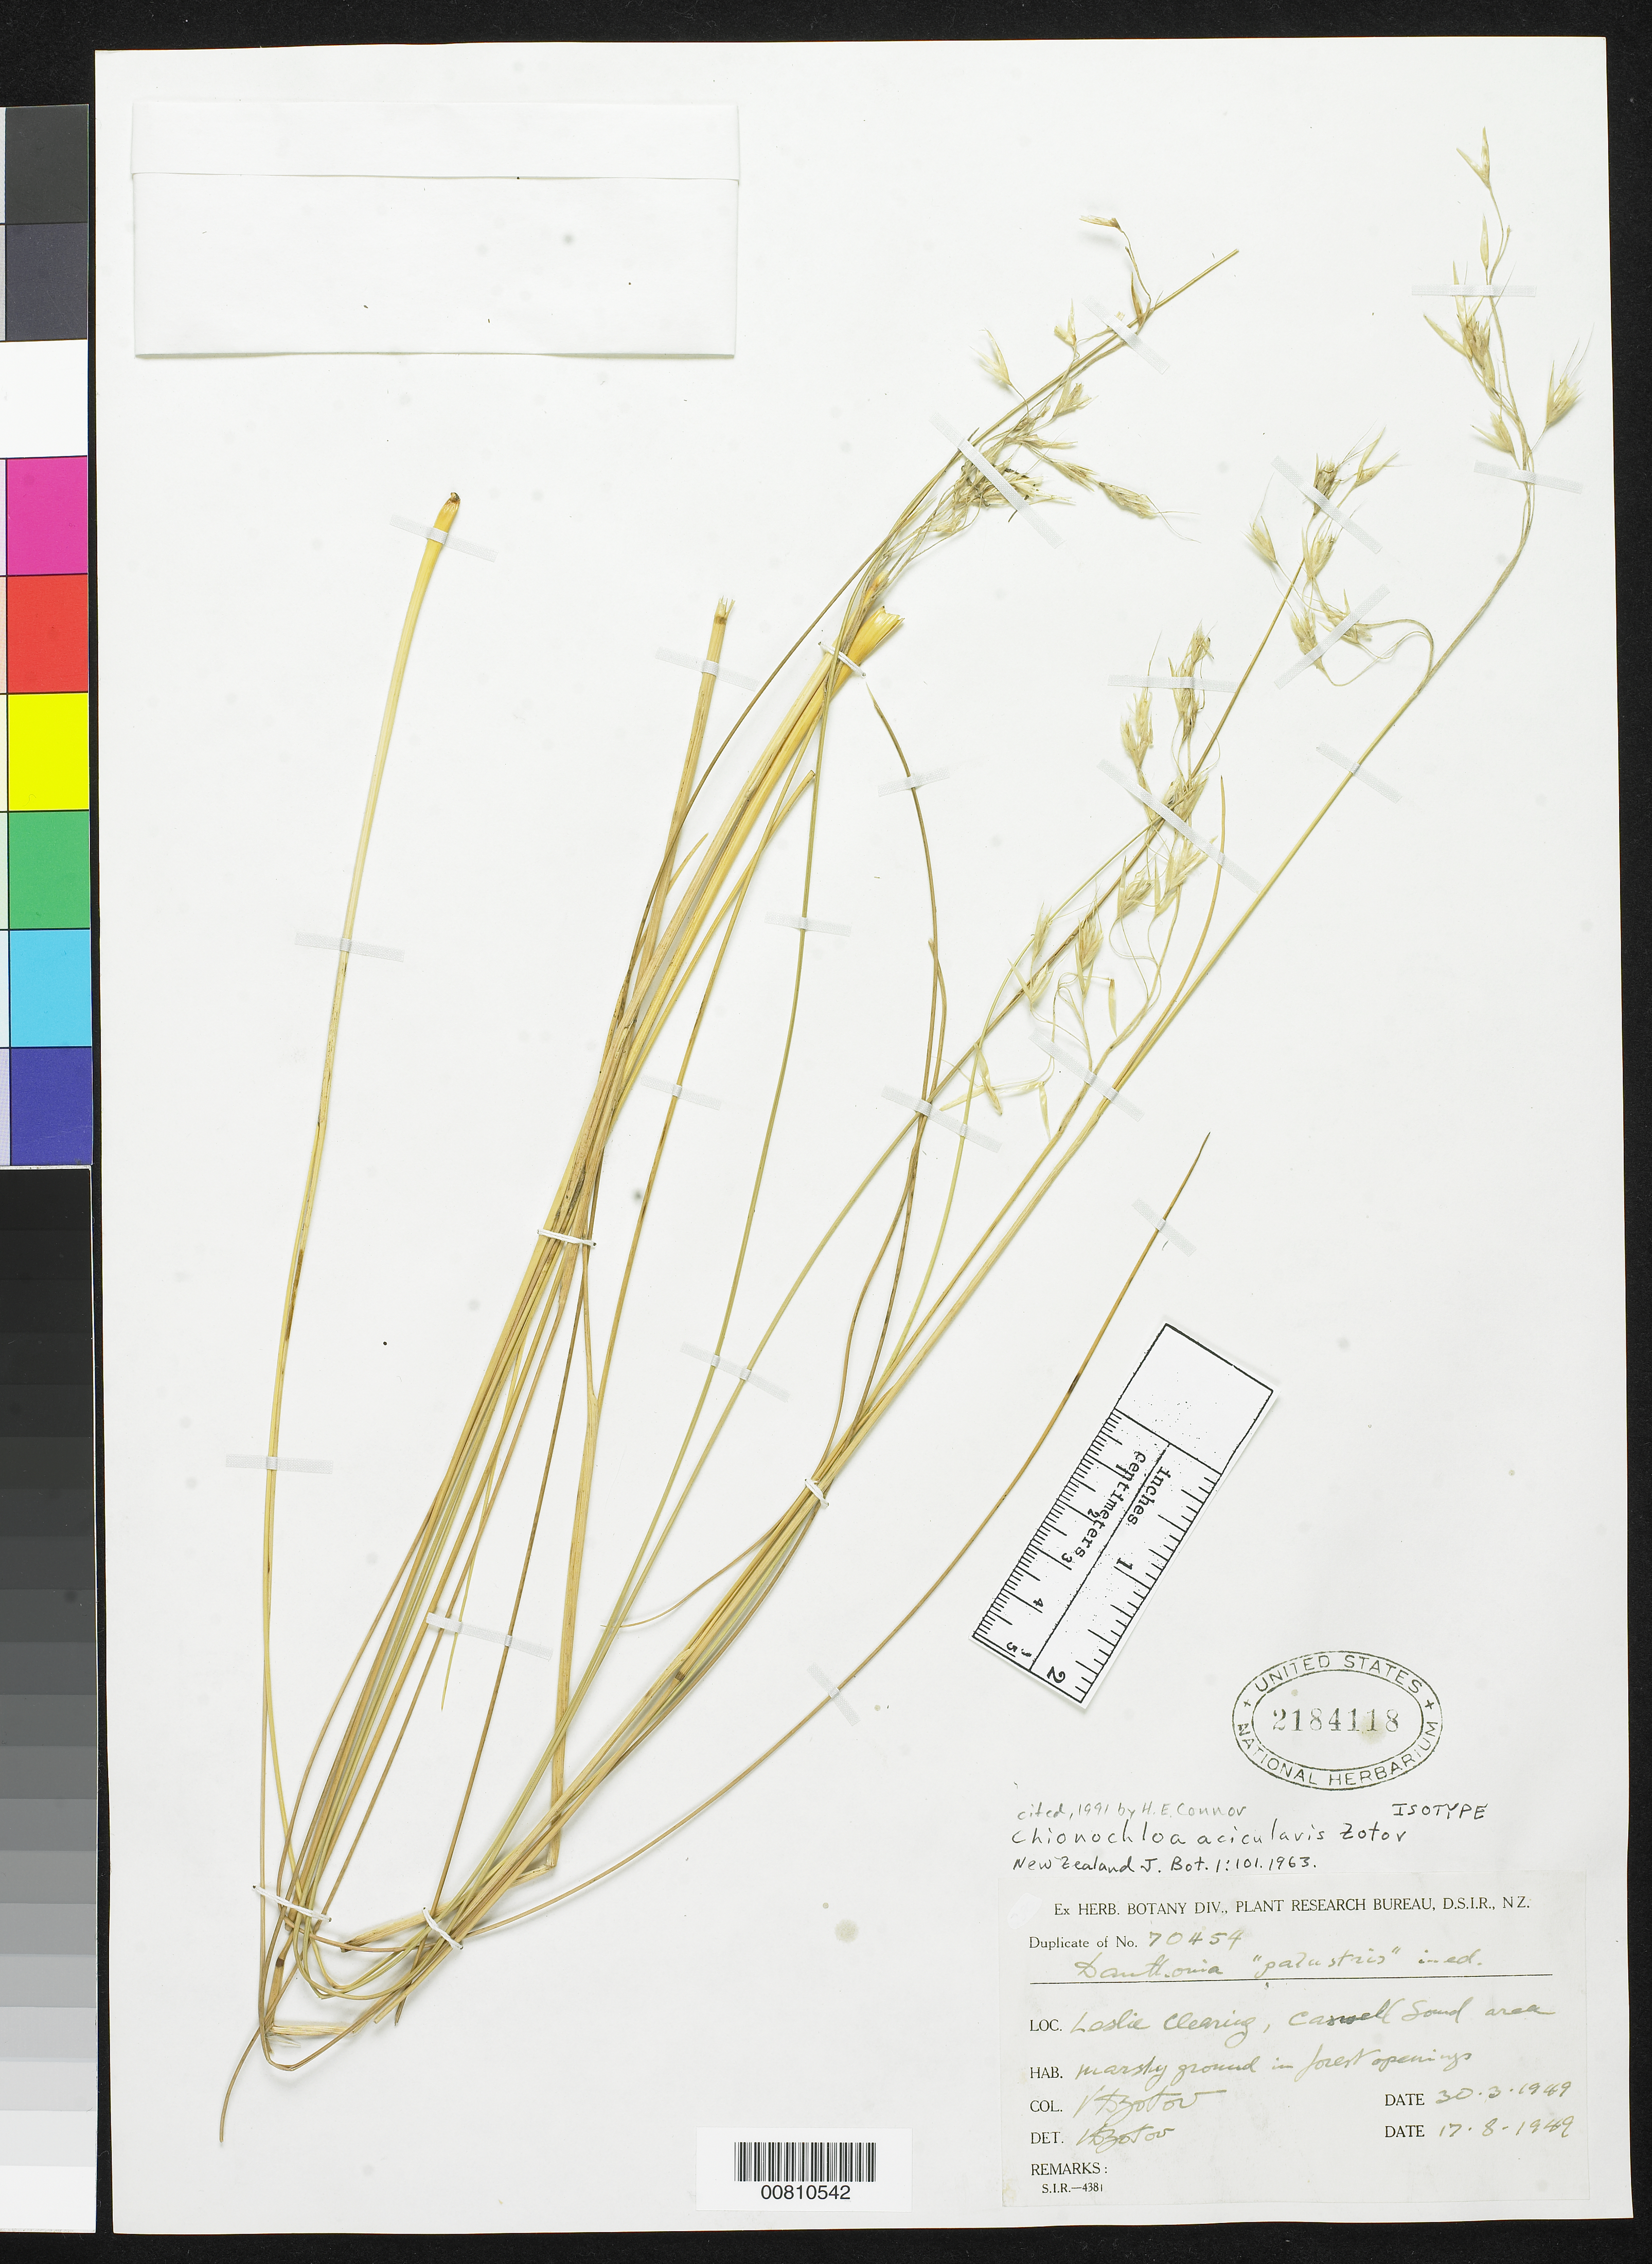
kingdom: Plantae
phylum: Tracheophyta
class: Liliopsida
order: Poales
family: Poaceae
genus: Chionochloa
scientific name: Chionochloa acicularis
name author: Zotov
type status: Isotype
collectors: V. Zotov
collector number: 70454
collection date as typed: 30 Mar 1949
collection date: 1949-03-30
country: New Zealand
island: South Island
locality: Leslie Clearing [protologue: "Expectation Stream"], Caswell Sound area.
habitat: Marshy ground in forest openings.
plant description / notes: "Lincoln 70454" acc. to protologue but that name does not appear on this specimen.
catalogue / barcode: US 2184118